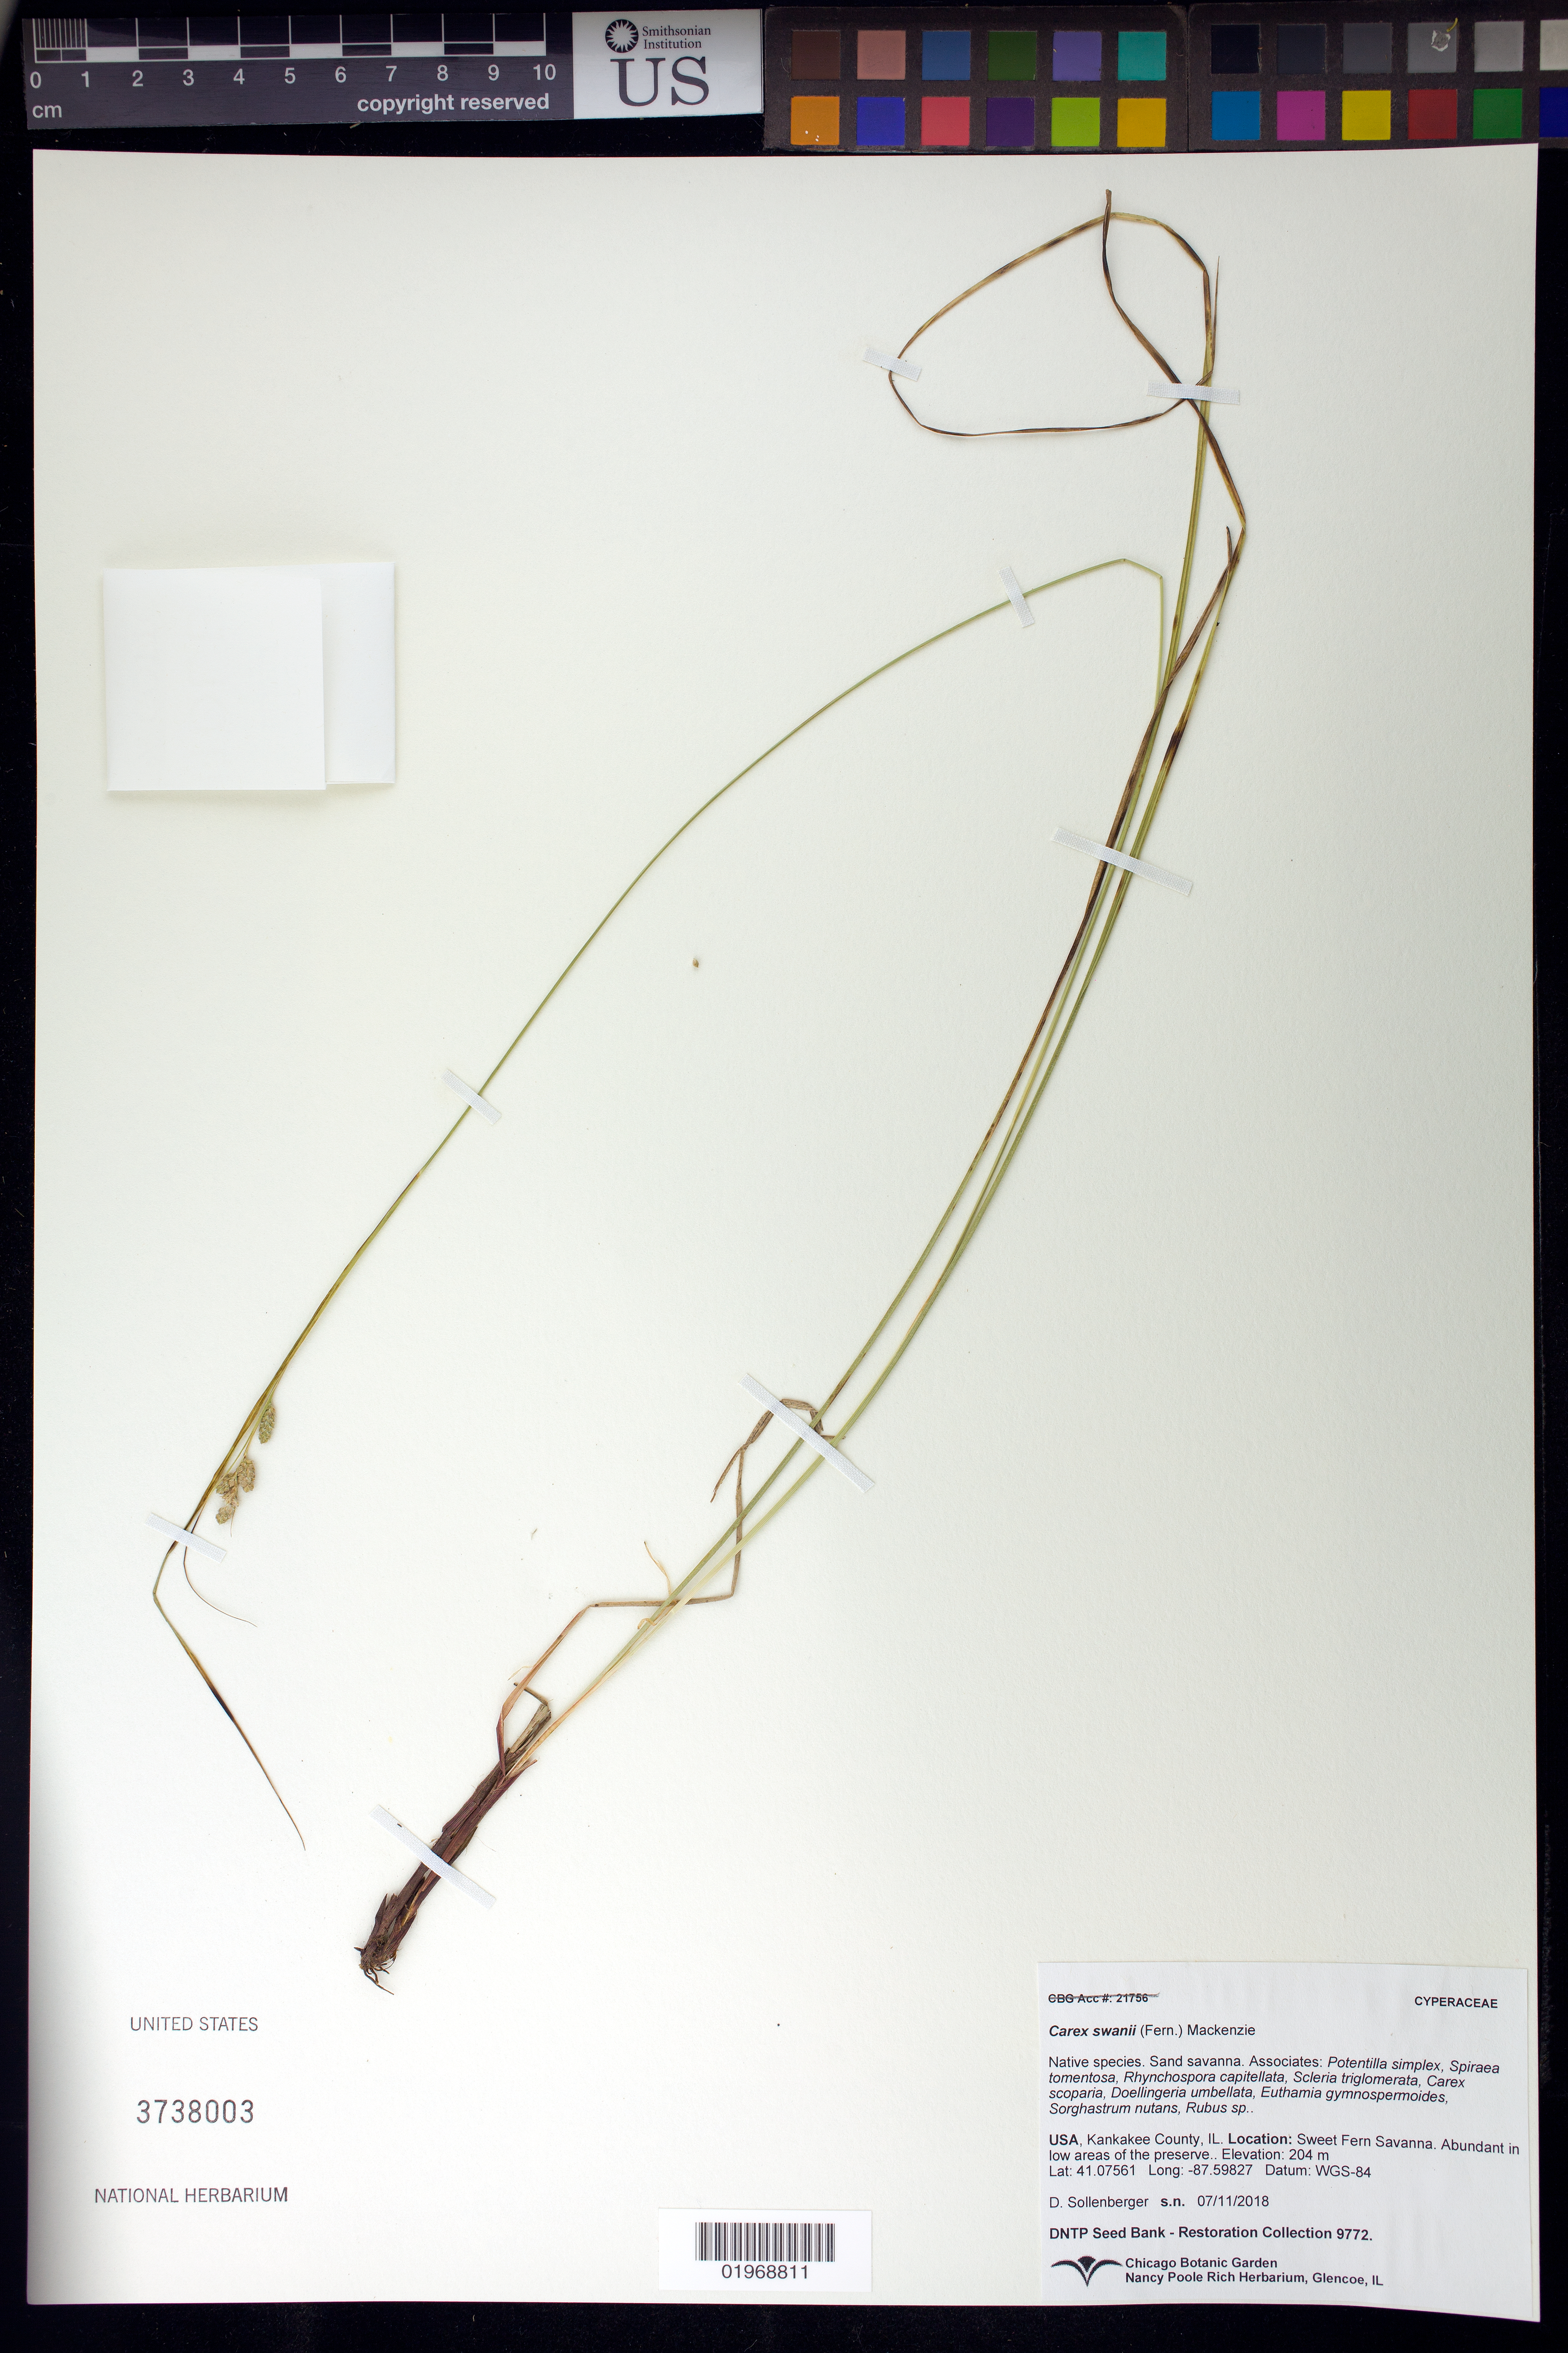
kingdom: Plantae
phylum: Tracheophyta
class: Liliopsida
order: Poales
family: Cyperaceae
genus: Carex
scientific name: Carex swanii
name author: (Fernald) Mack.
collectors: D. Sollenberger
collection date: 2018-07-11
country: United States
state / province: Illinois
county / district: Kankakee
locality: Sweet Fern Savanna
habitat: Sand savanna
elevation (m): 204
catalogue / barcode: US 3738003